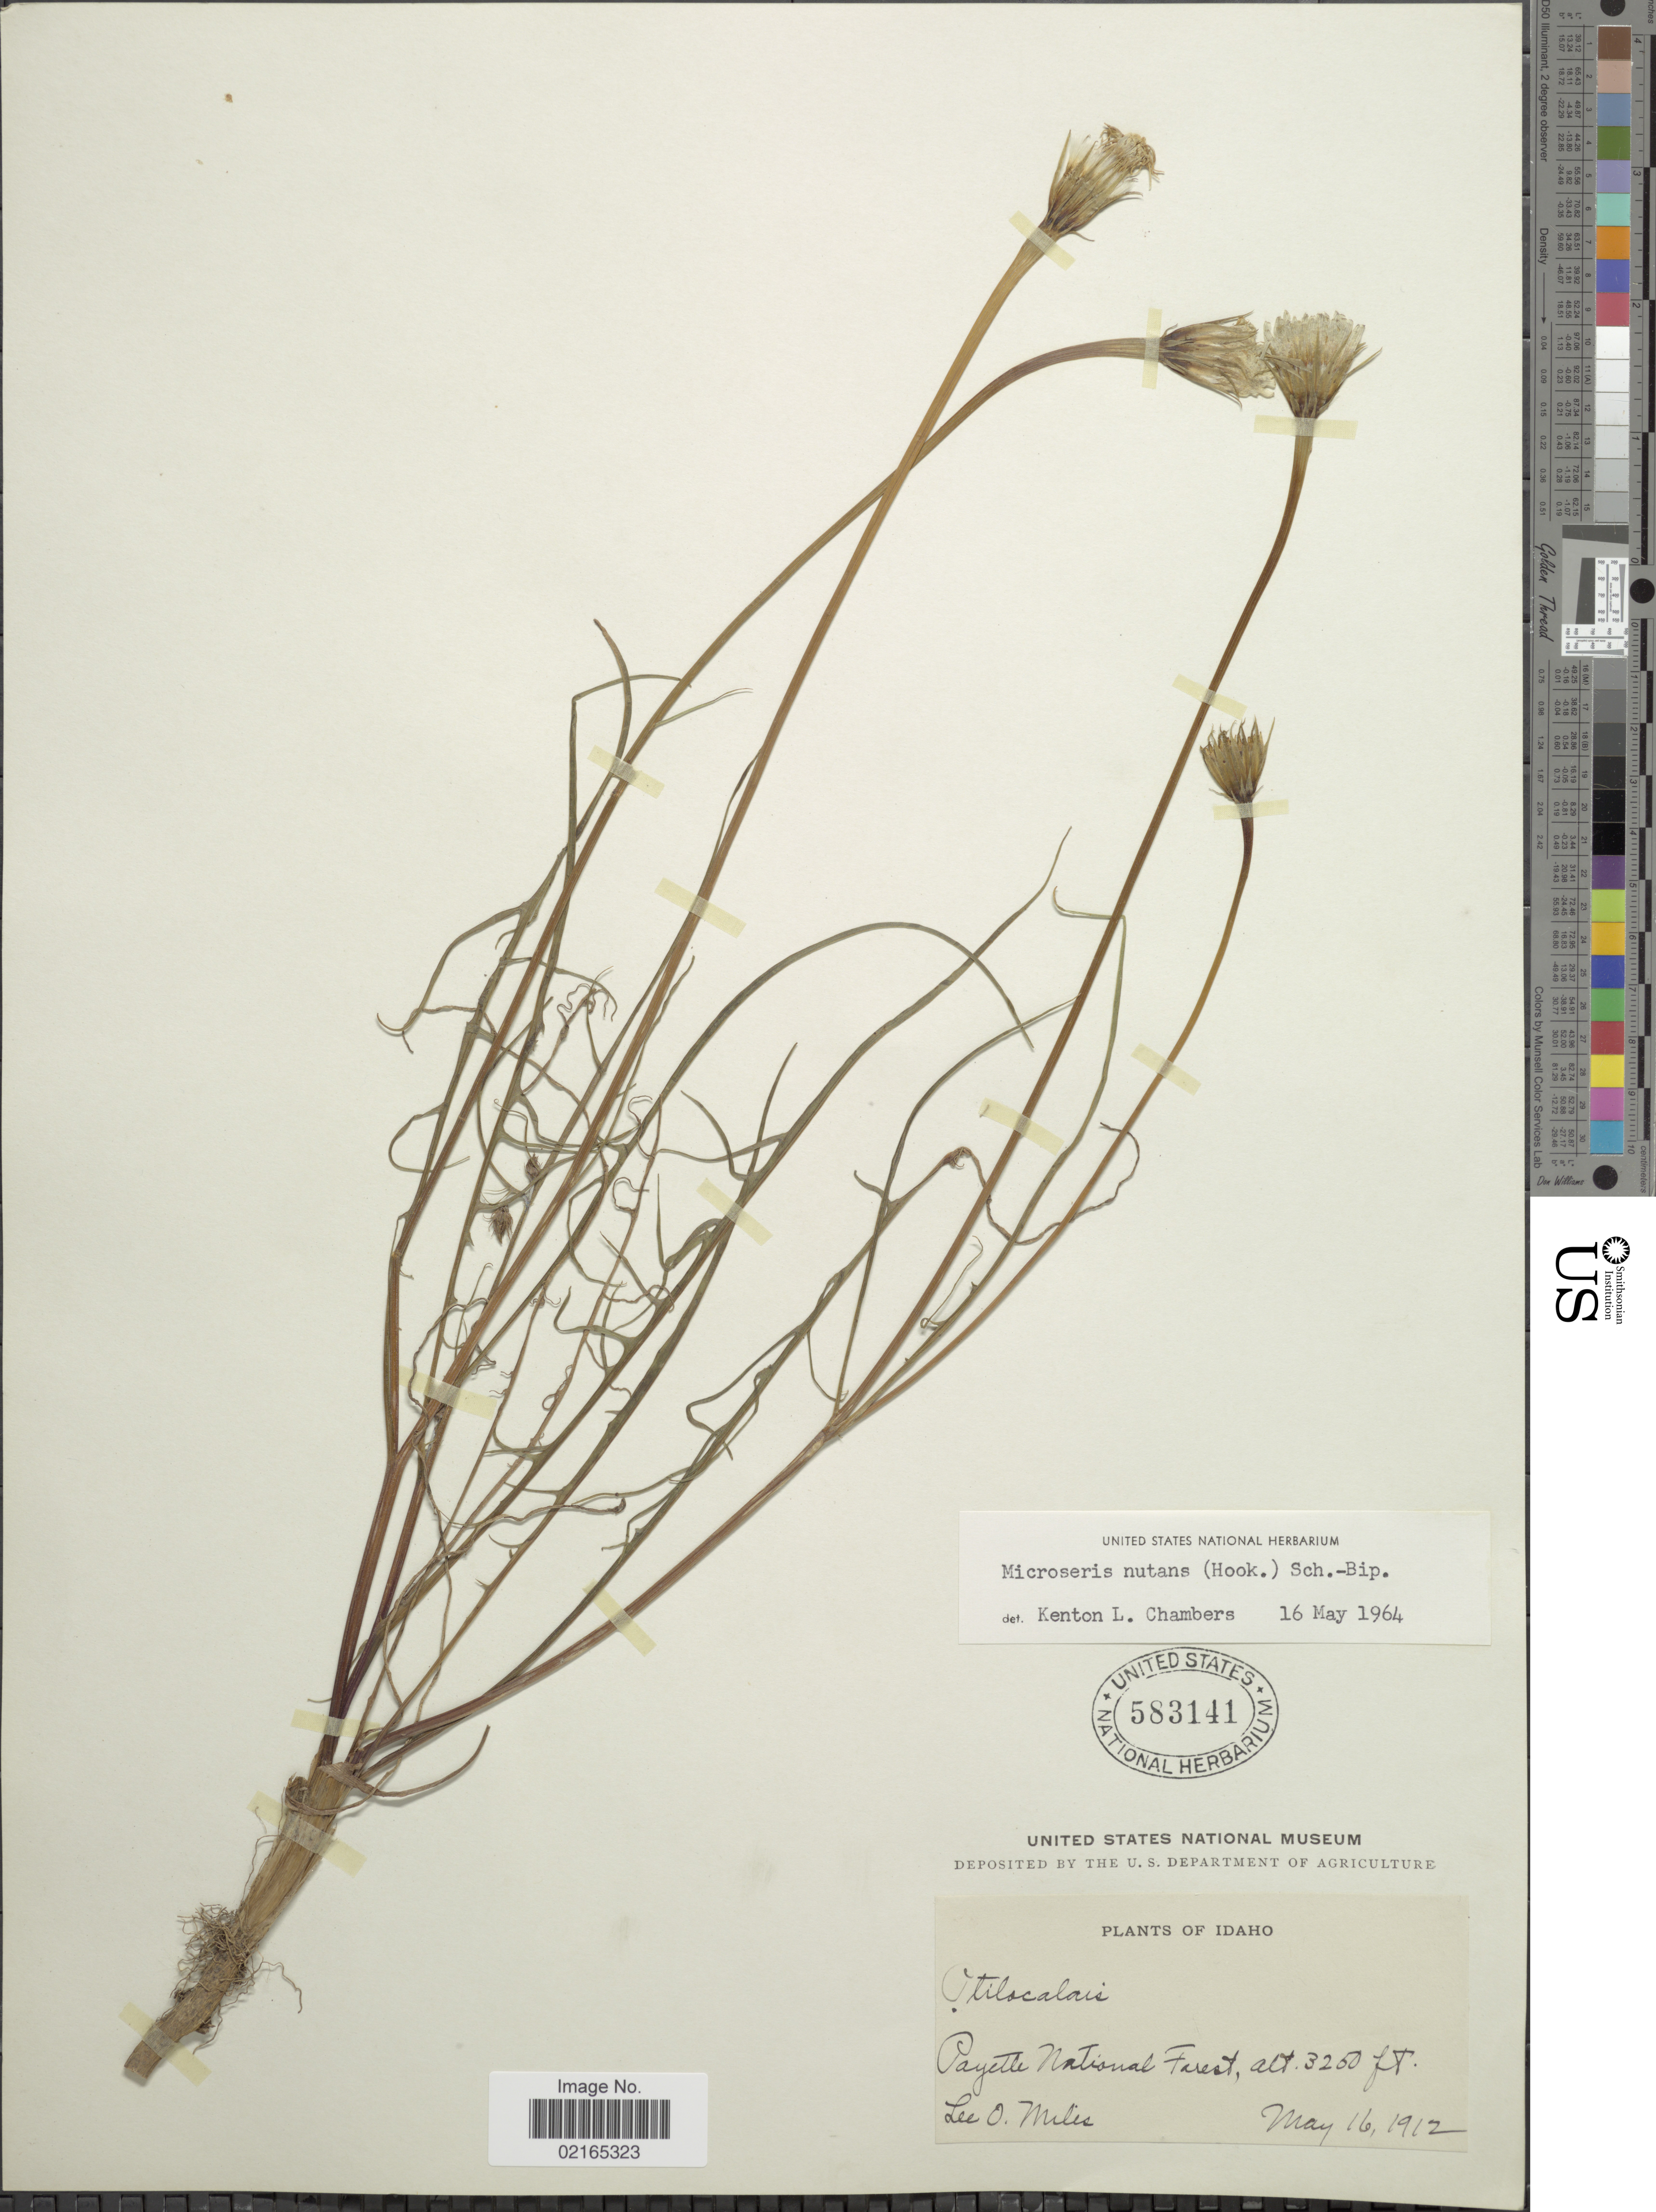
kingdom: Plantae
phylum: Tracheophyta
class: Magnoliopsida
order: Asterales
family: Asteraceae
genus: Microseris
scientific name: Microseris nutans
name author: (Hook.) Sch. Bip.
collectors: L. Miles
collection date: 1912-05-16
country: United States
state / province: Idaho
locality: Payette National Forest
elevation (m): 991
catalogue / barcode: US 583141